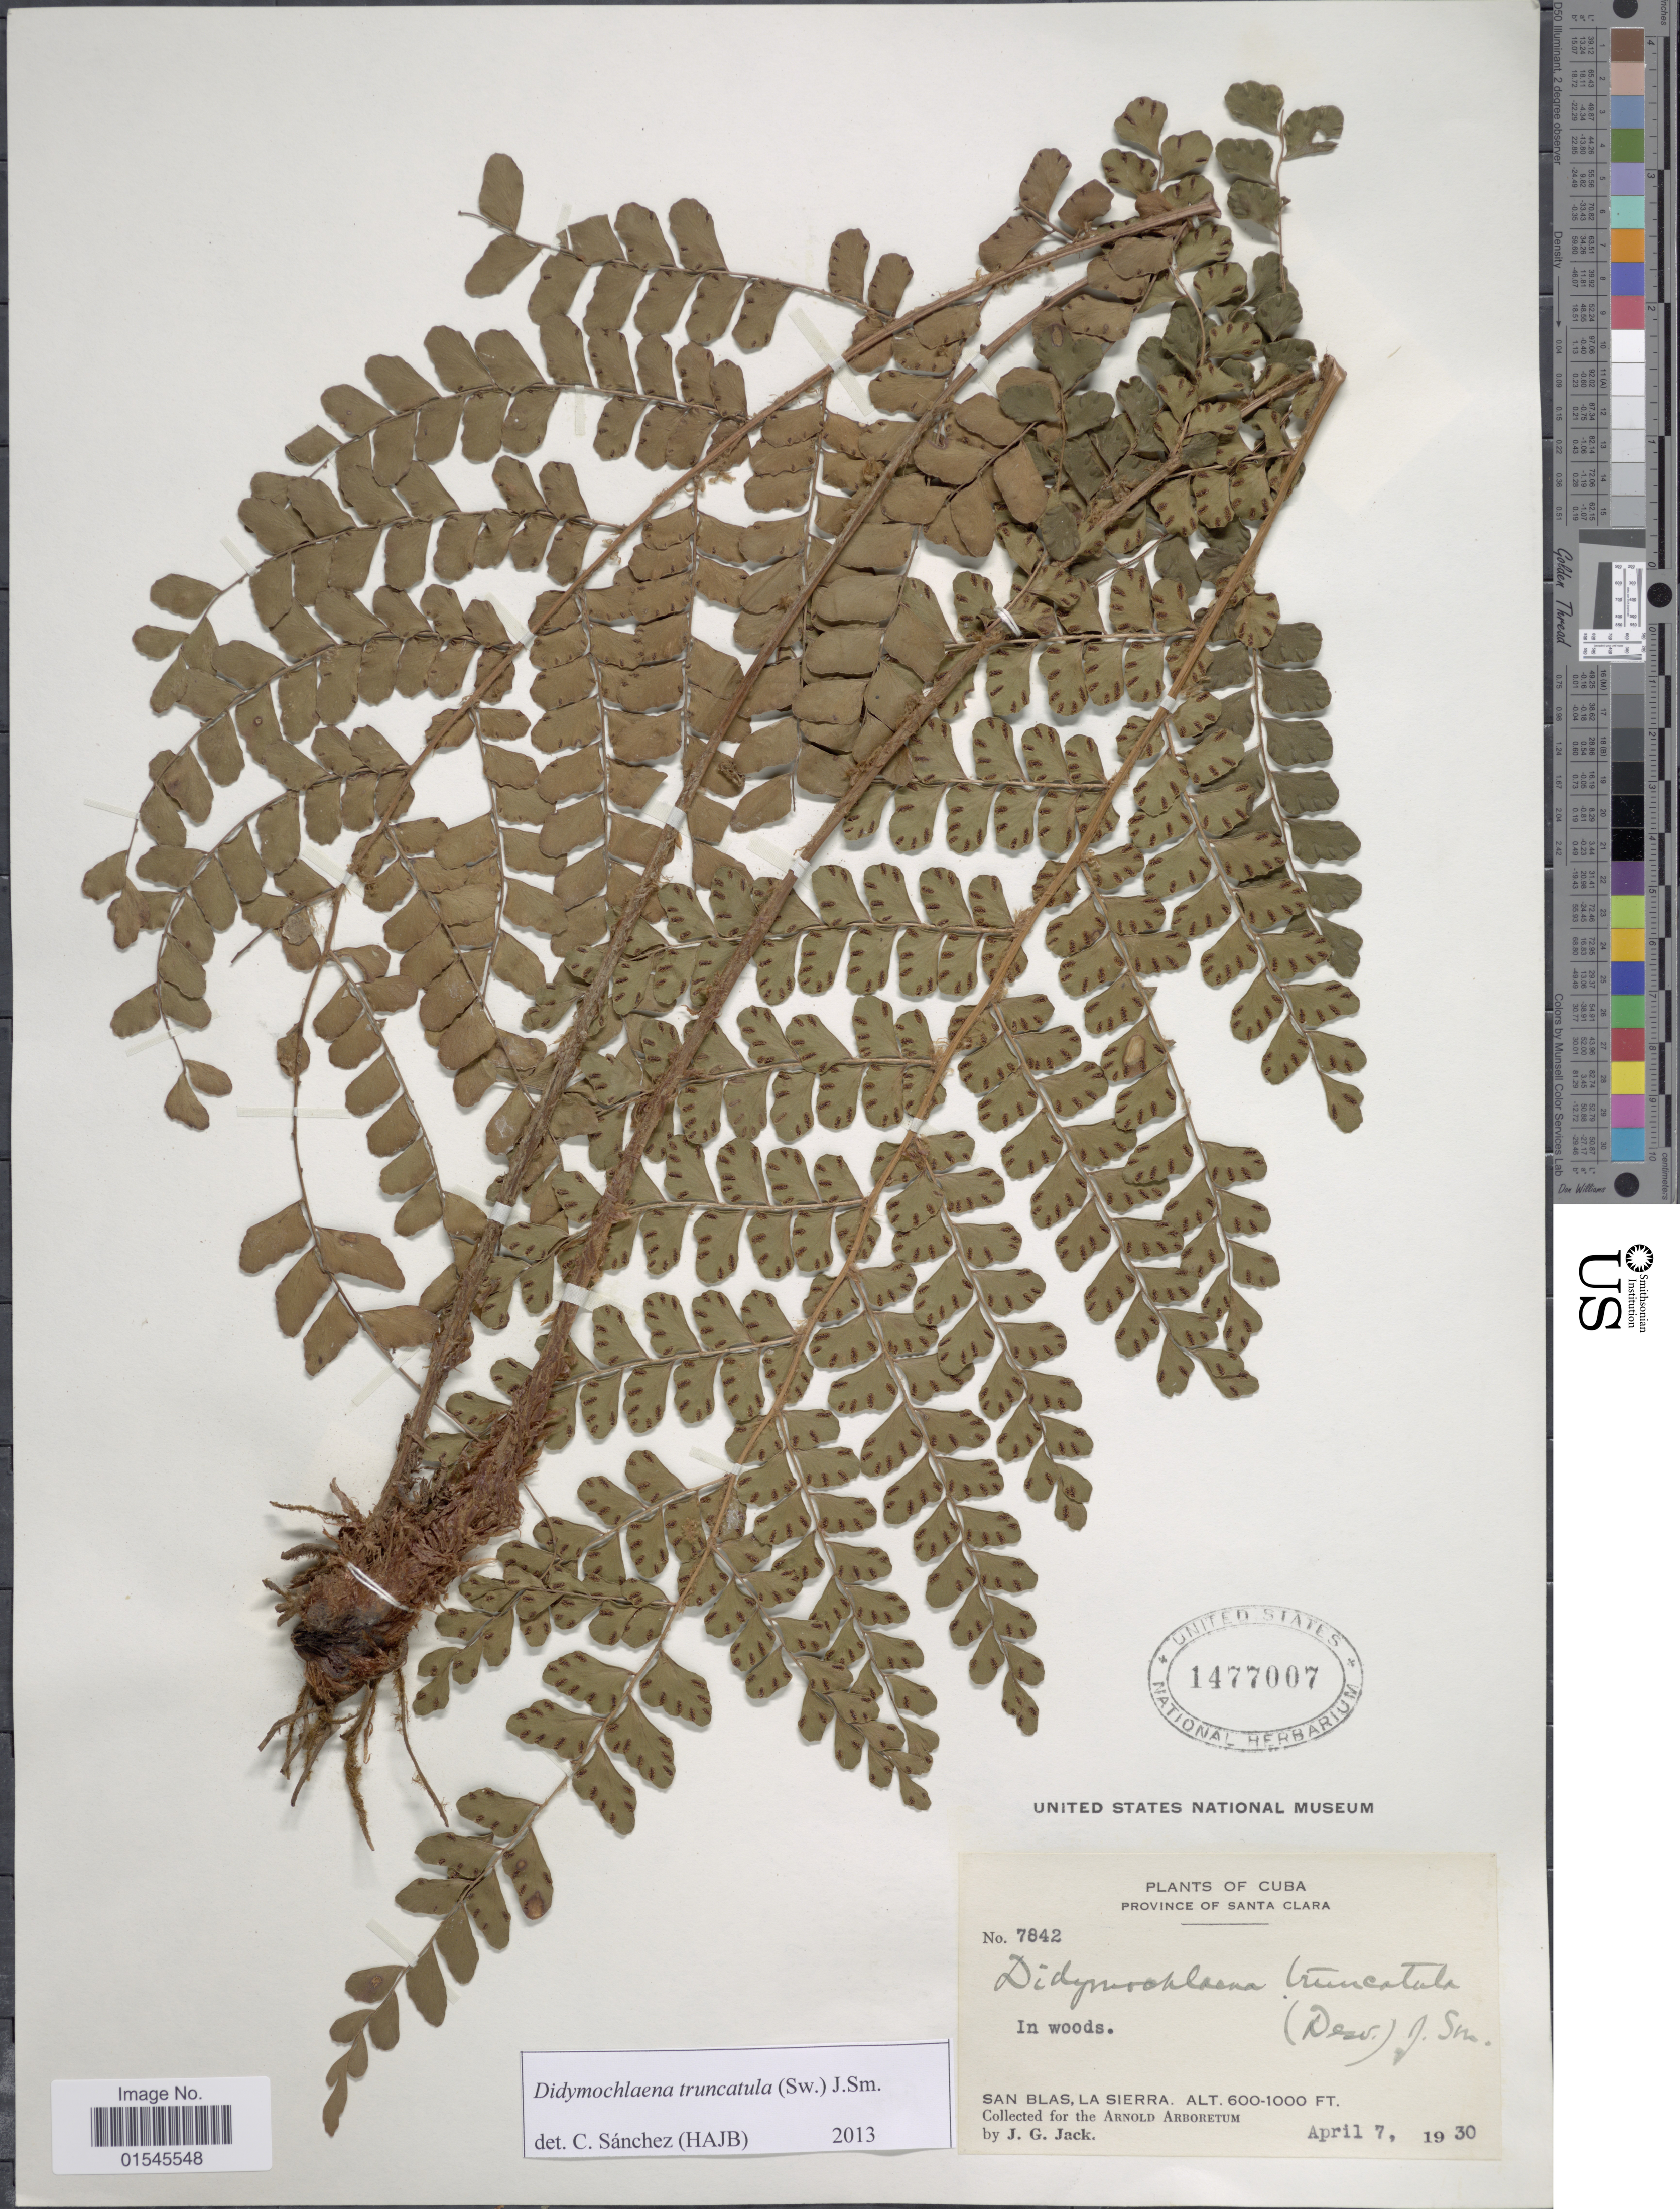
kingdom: Plantae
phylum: Tracheophyta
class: Polypodiopsida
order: Polypodiales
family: Didymochlaenaceae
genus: Didymochlaena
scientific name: Didymochlaena truncatula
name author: (Sw.) J. Sm.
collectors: J. G. Jack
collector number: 7842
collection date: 1930-04-07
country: Cuba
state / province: Santa Clara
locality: Cuba. Province of Santa Clara. San Blas, La Sierra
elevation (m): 183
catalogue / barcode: US 1477007